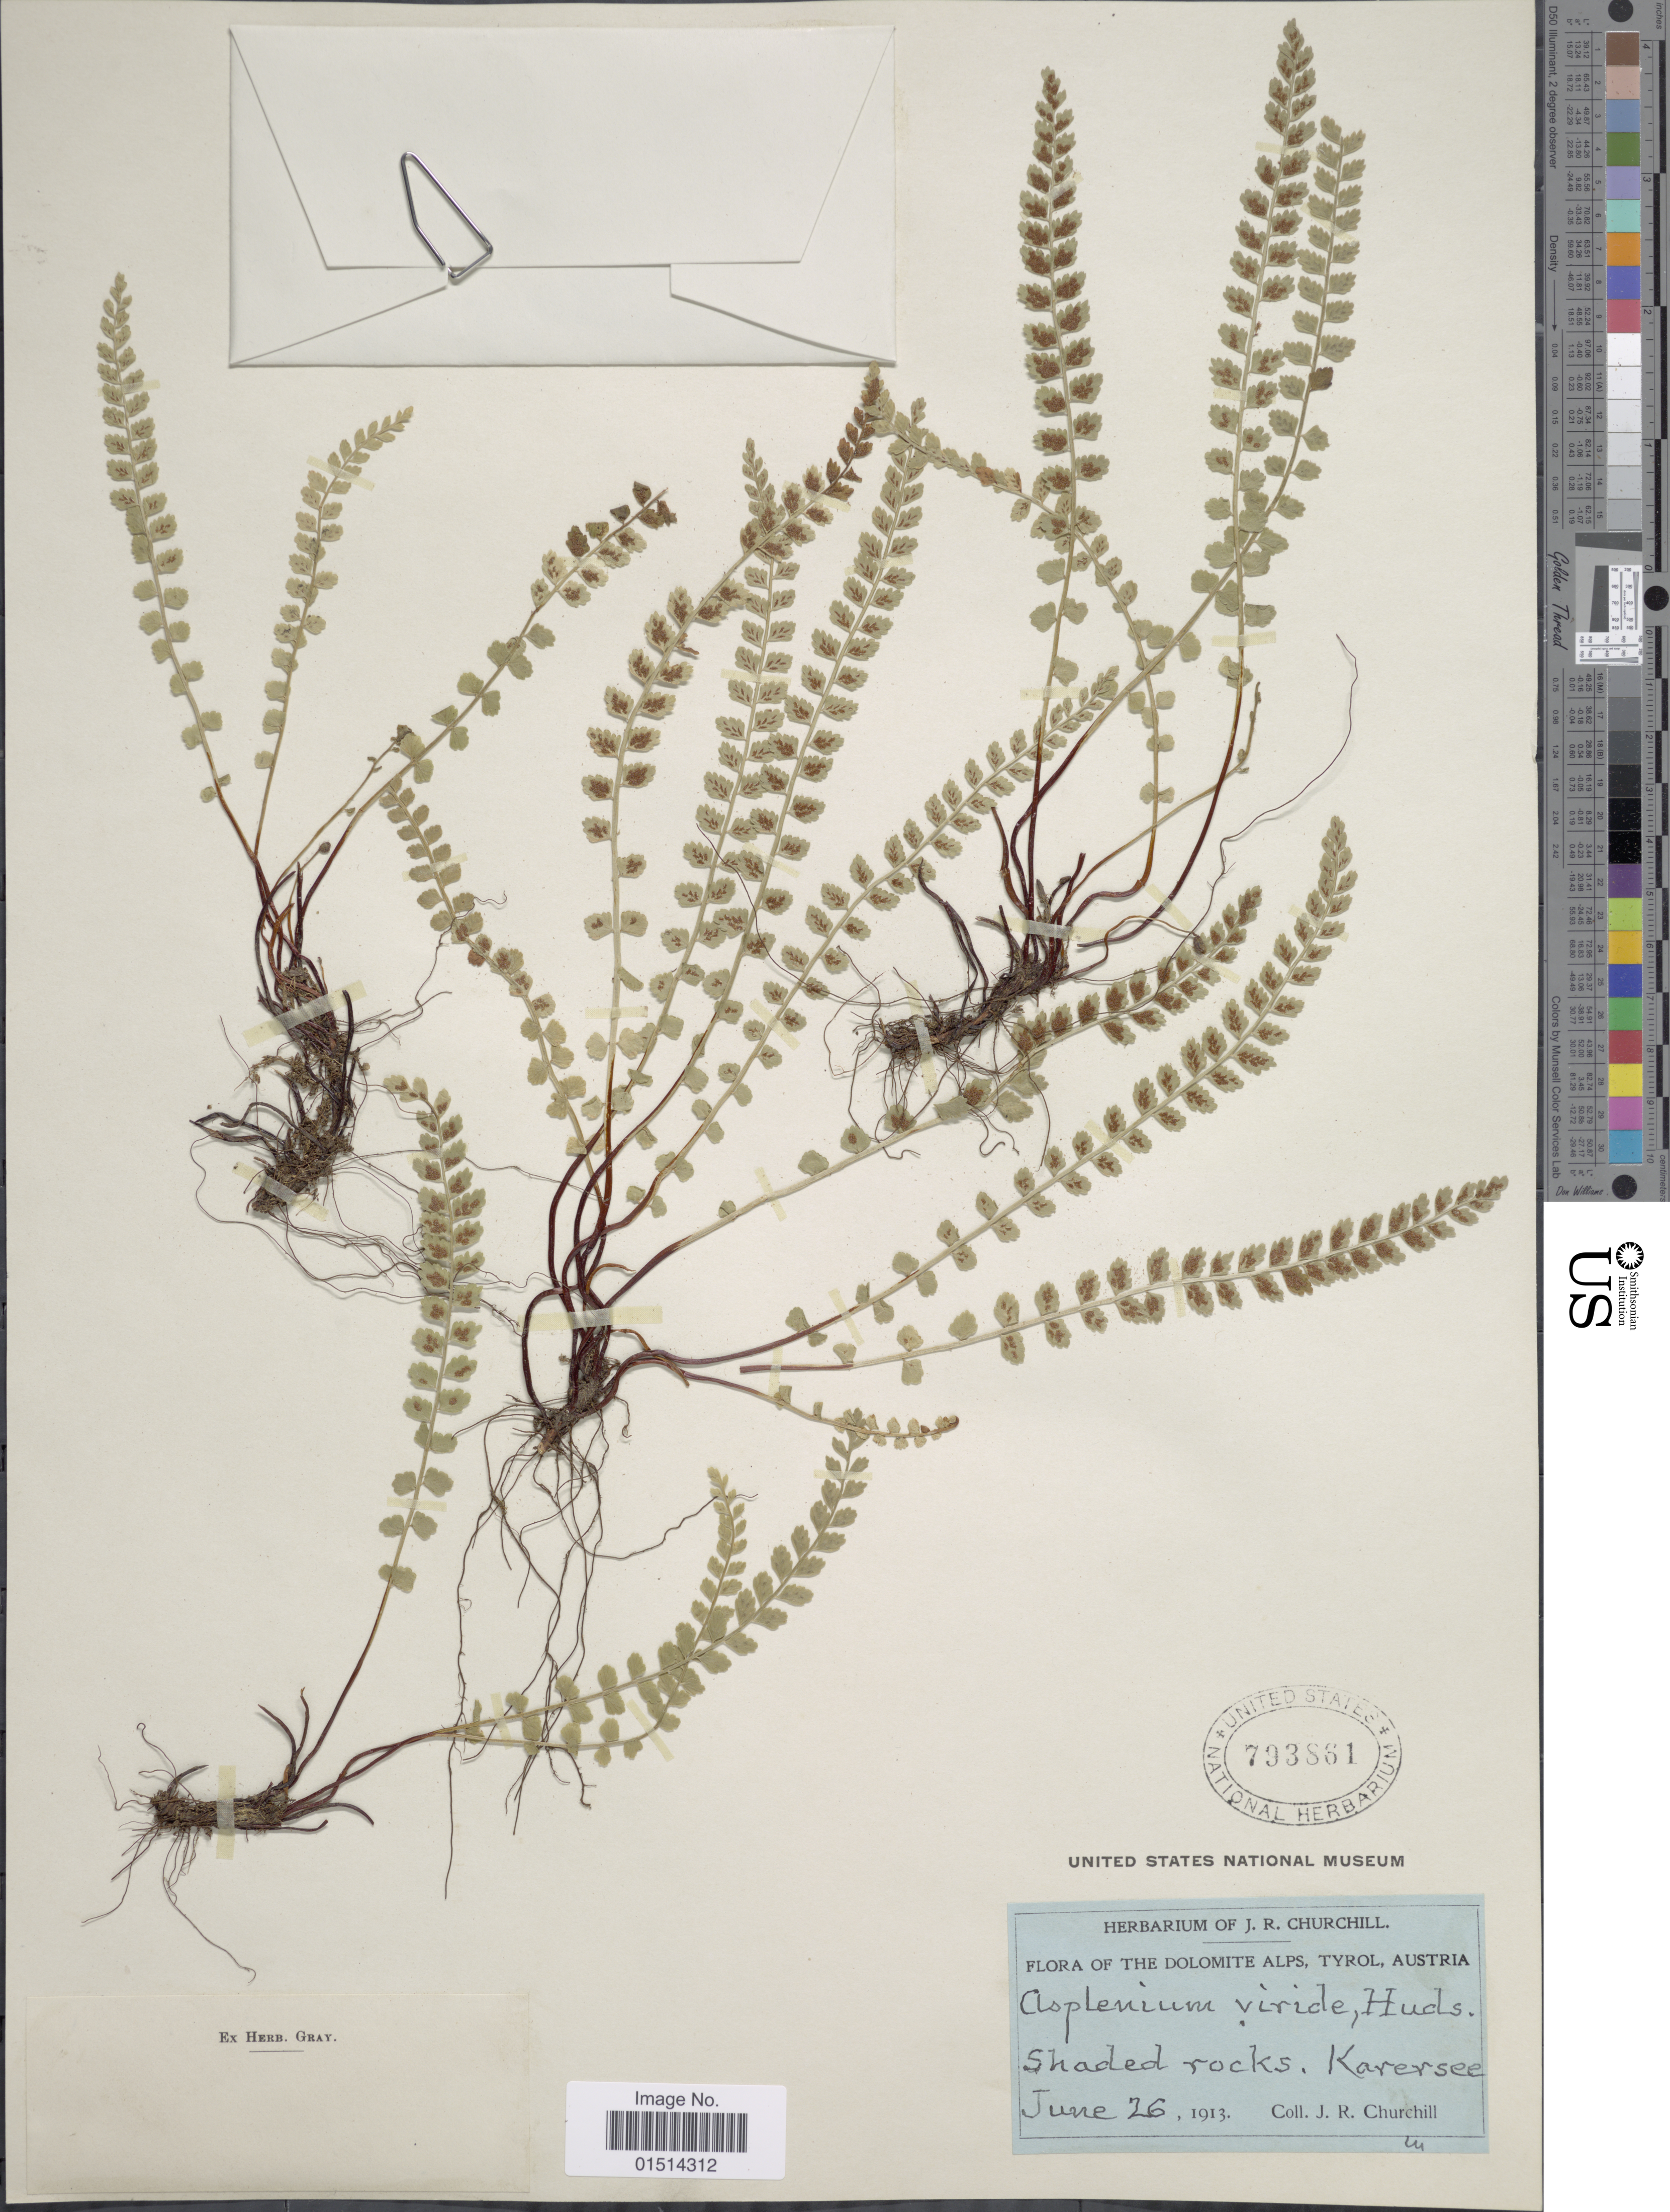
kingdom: Plantae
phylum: Tracheophyta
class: Polypodiopsida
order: Polypodiales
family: Aspleniaceae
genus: Asplenium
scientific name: Asplenium viride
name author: Huds.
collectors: J. Churchill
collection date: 1913-06-26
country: Italy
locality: The Dolomite Alps, Tyrol, Austria, shaded rocks, Karersee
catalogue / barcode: US 793861